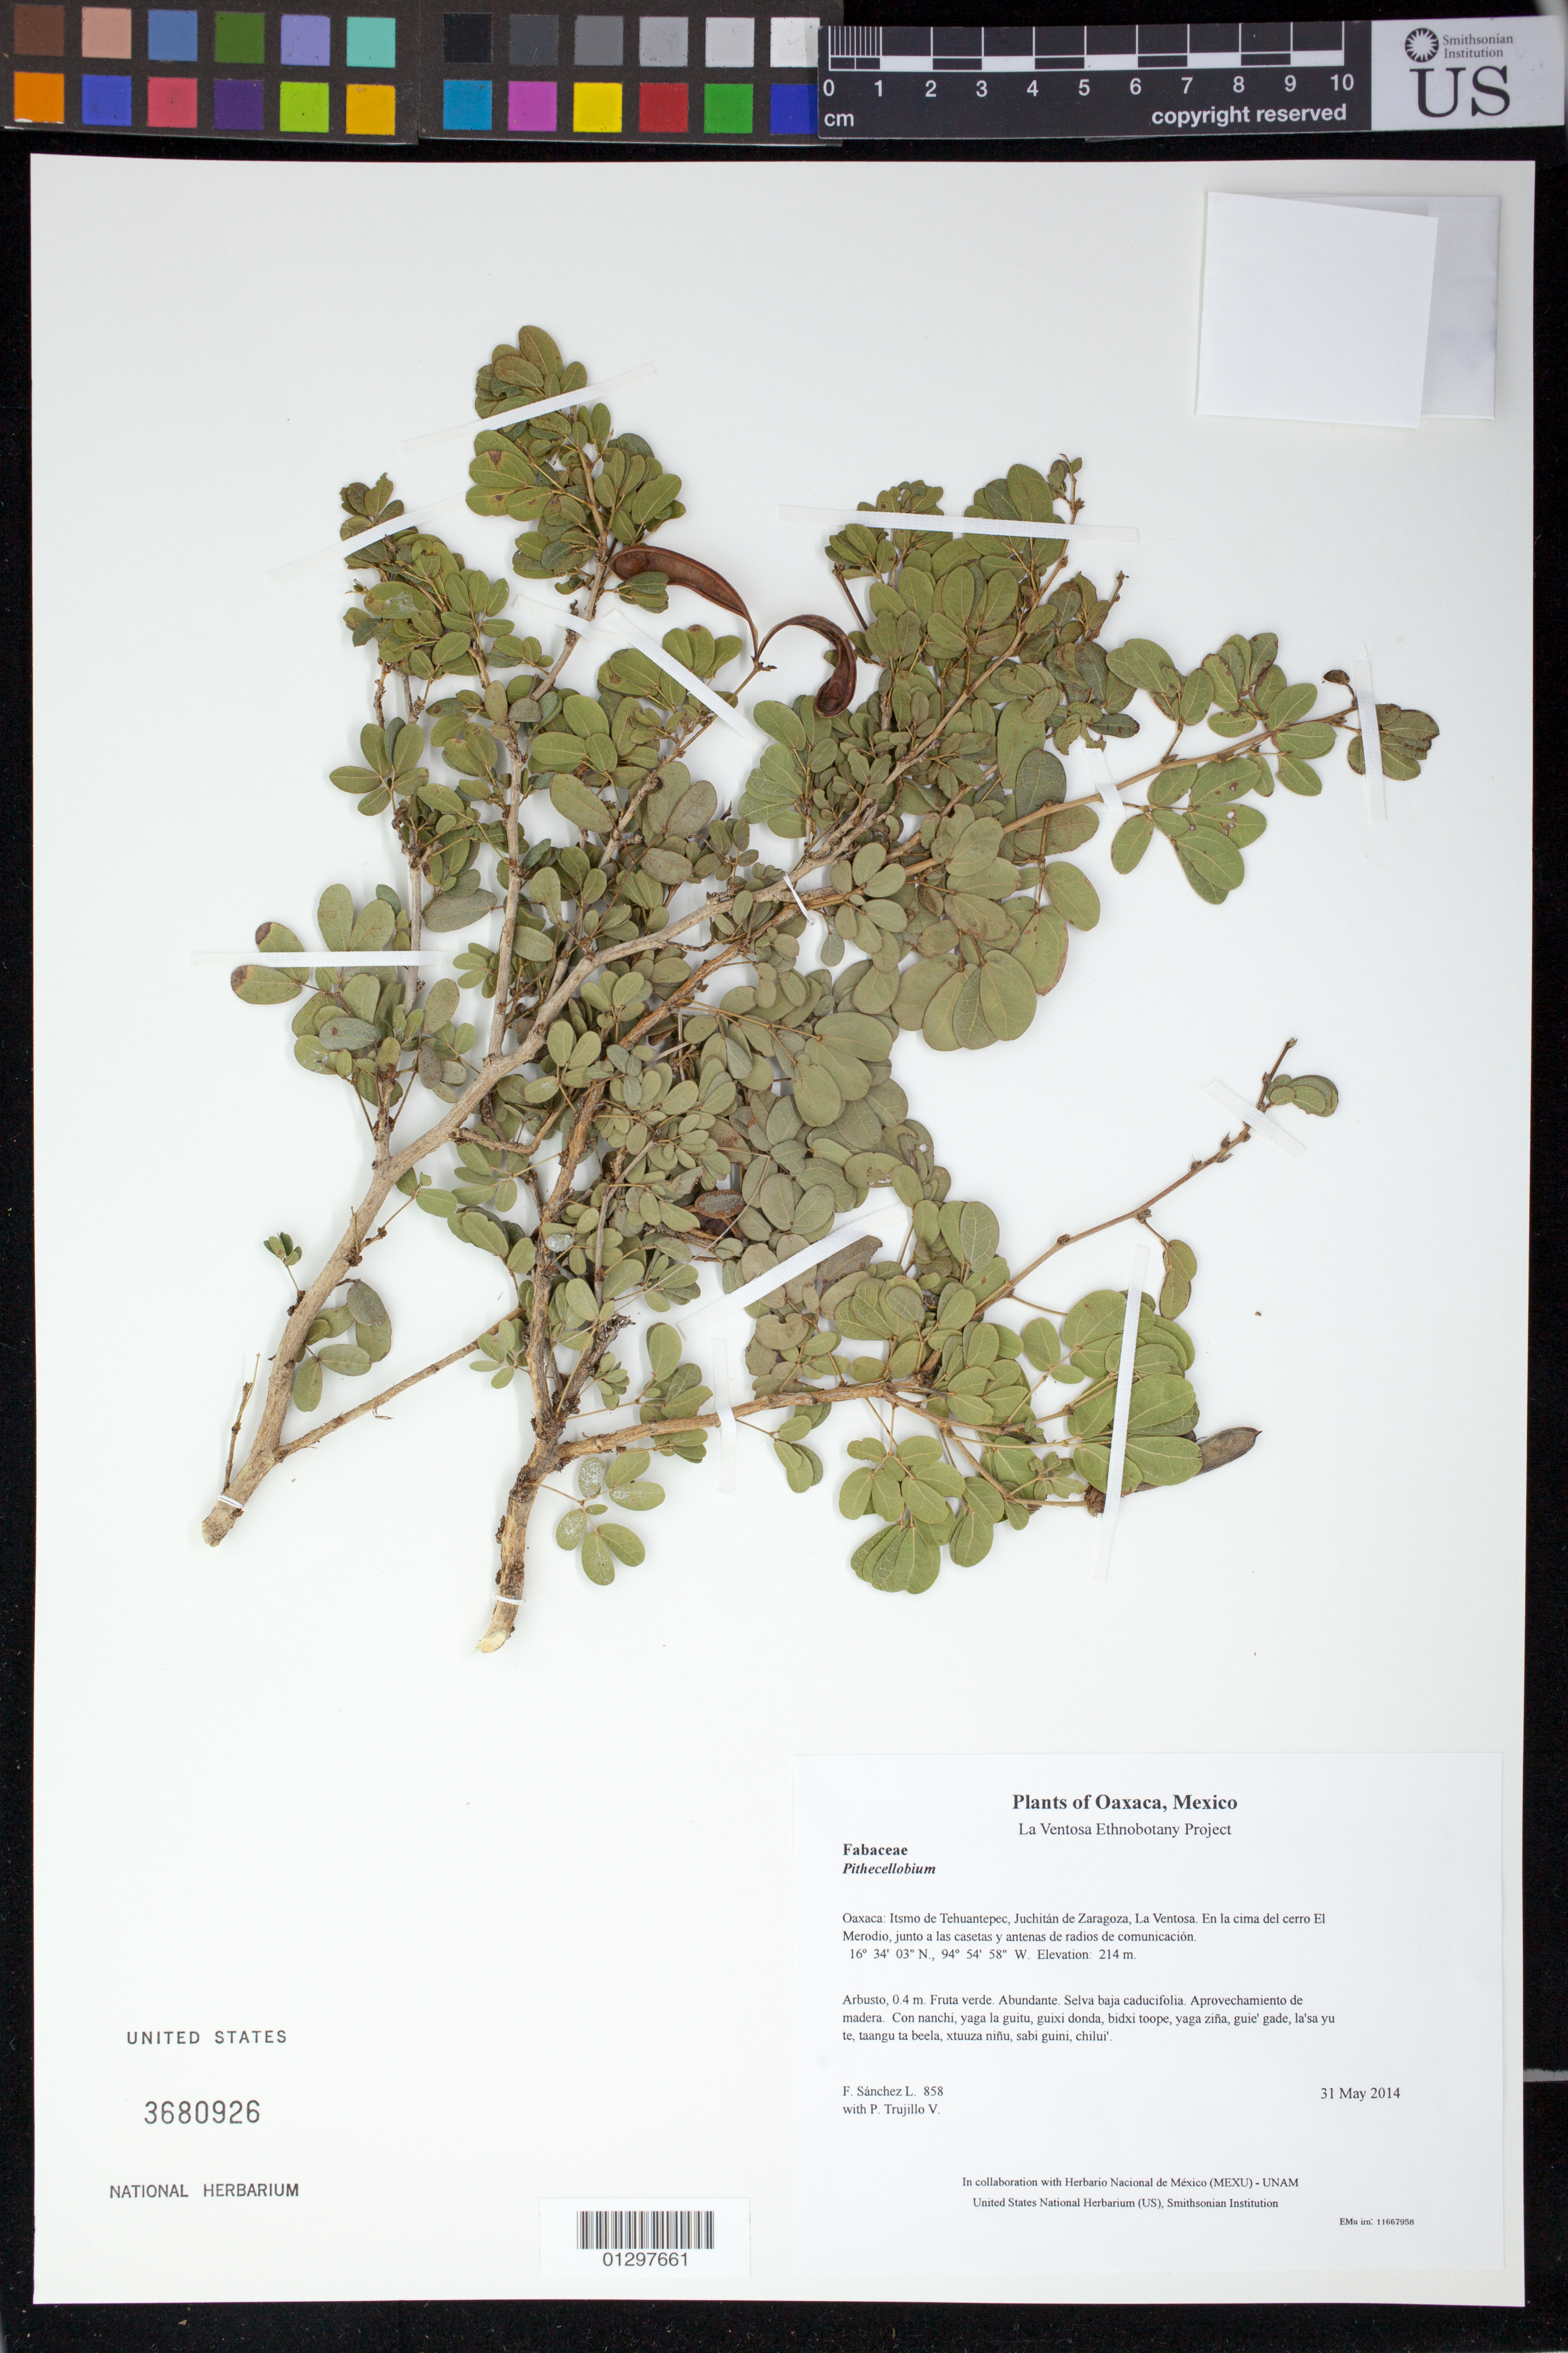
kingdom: Plantae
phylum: Tracheophyta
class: Magnoliopsida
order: Fabales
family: Fabaceae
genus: Calliandra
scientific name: Calliandra tergemina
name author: (L.) Benth.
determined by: Hernandez, H. M., (MO), Missouri Botanical Garden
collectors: F. Sánchez L. & P. Trujillo V.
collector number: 858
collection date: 2014-05-31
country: Mexico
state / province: Oaxaca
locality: Itsmo de Tehuantepec, Juchitán de Zaragoza, La Ventosa. En la cima del cerro El Merodio, junto a las casetas y antenas de radios de comunicación.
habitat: Selva baja caducifolia. Aprovechamiento de madera.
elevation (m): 214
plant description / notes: JEBOT, MEXU, SERO, US; Yaga bandaga. 0.4 m. Cuaananaxhi naga'. Stale.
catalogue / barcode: US 3680926